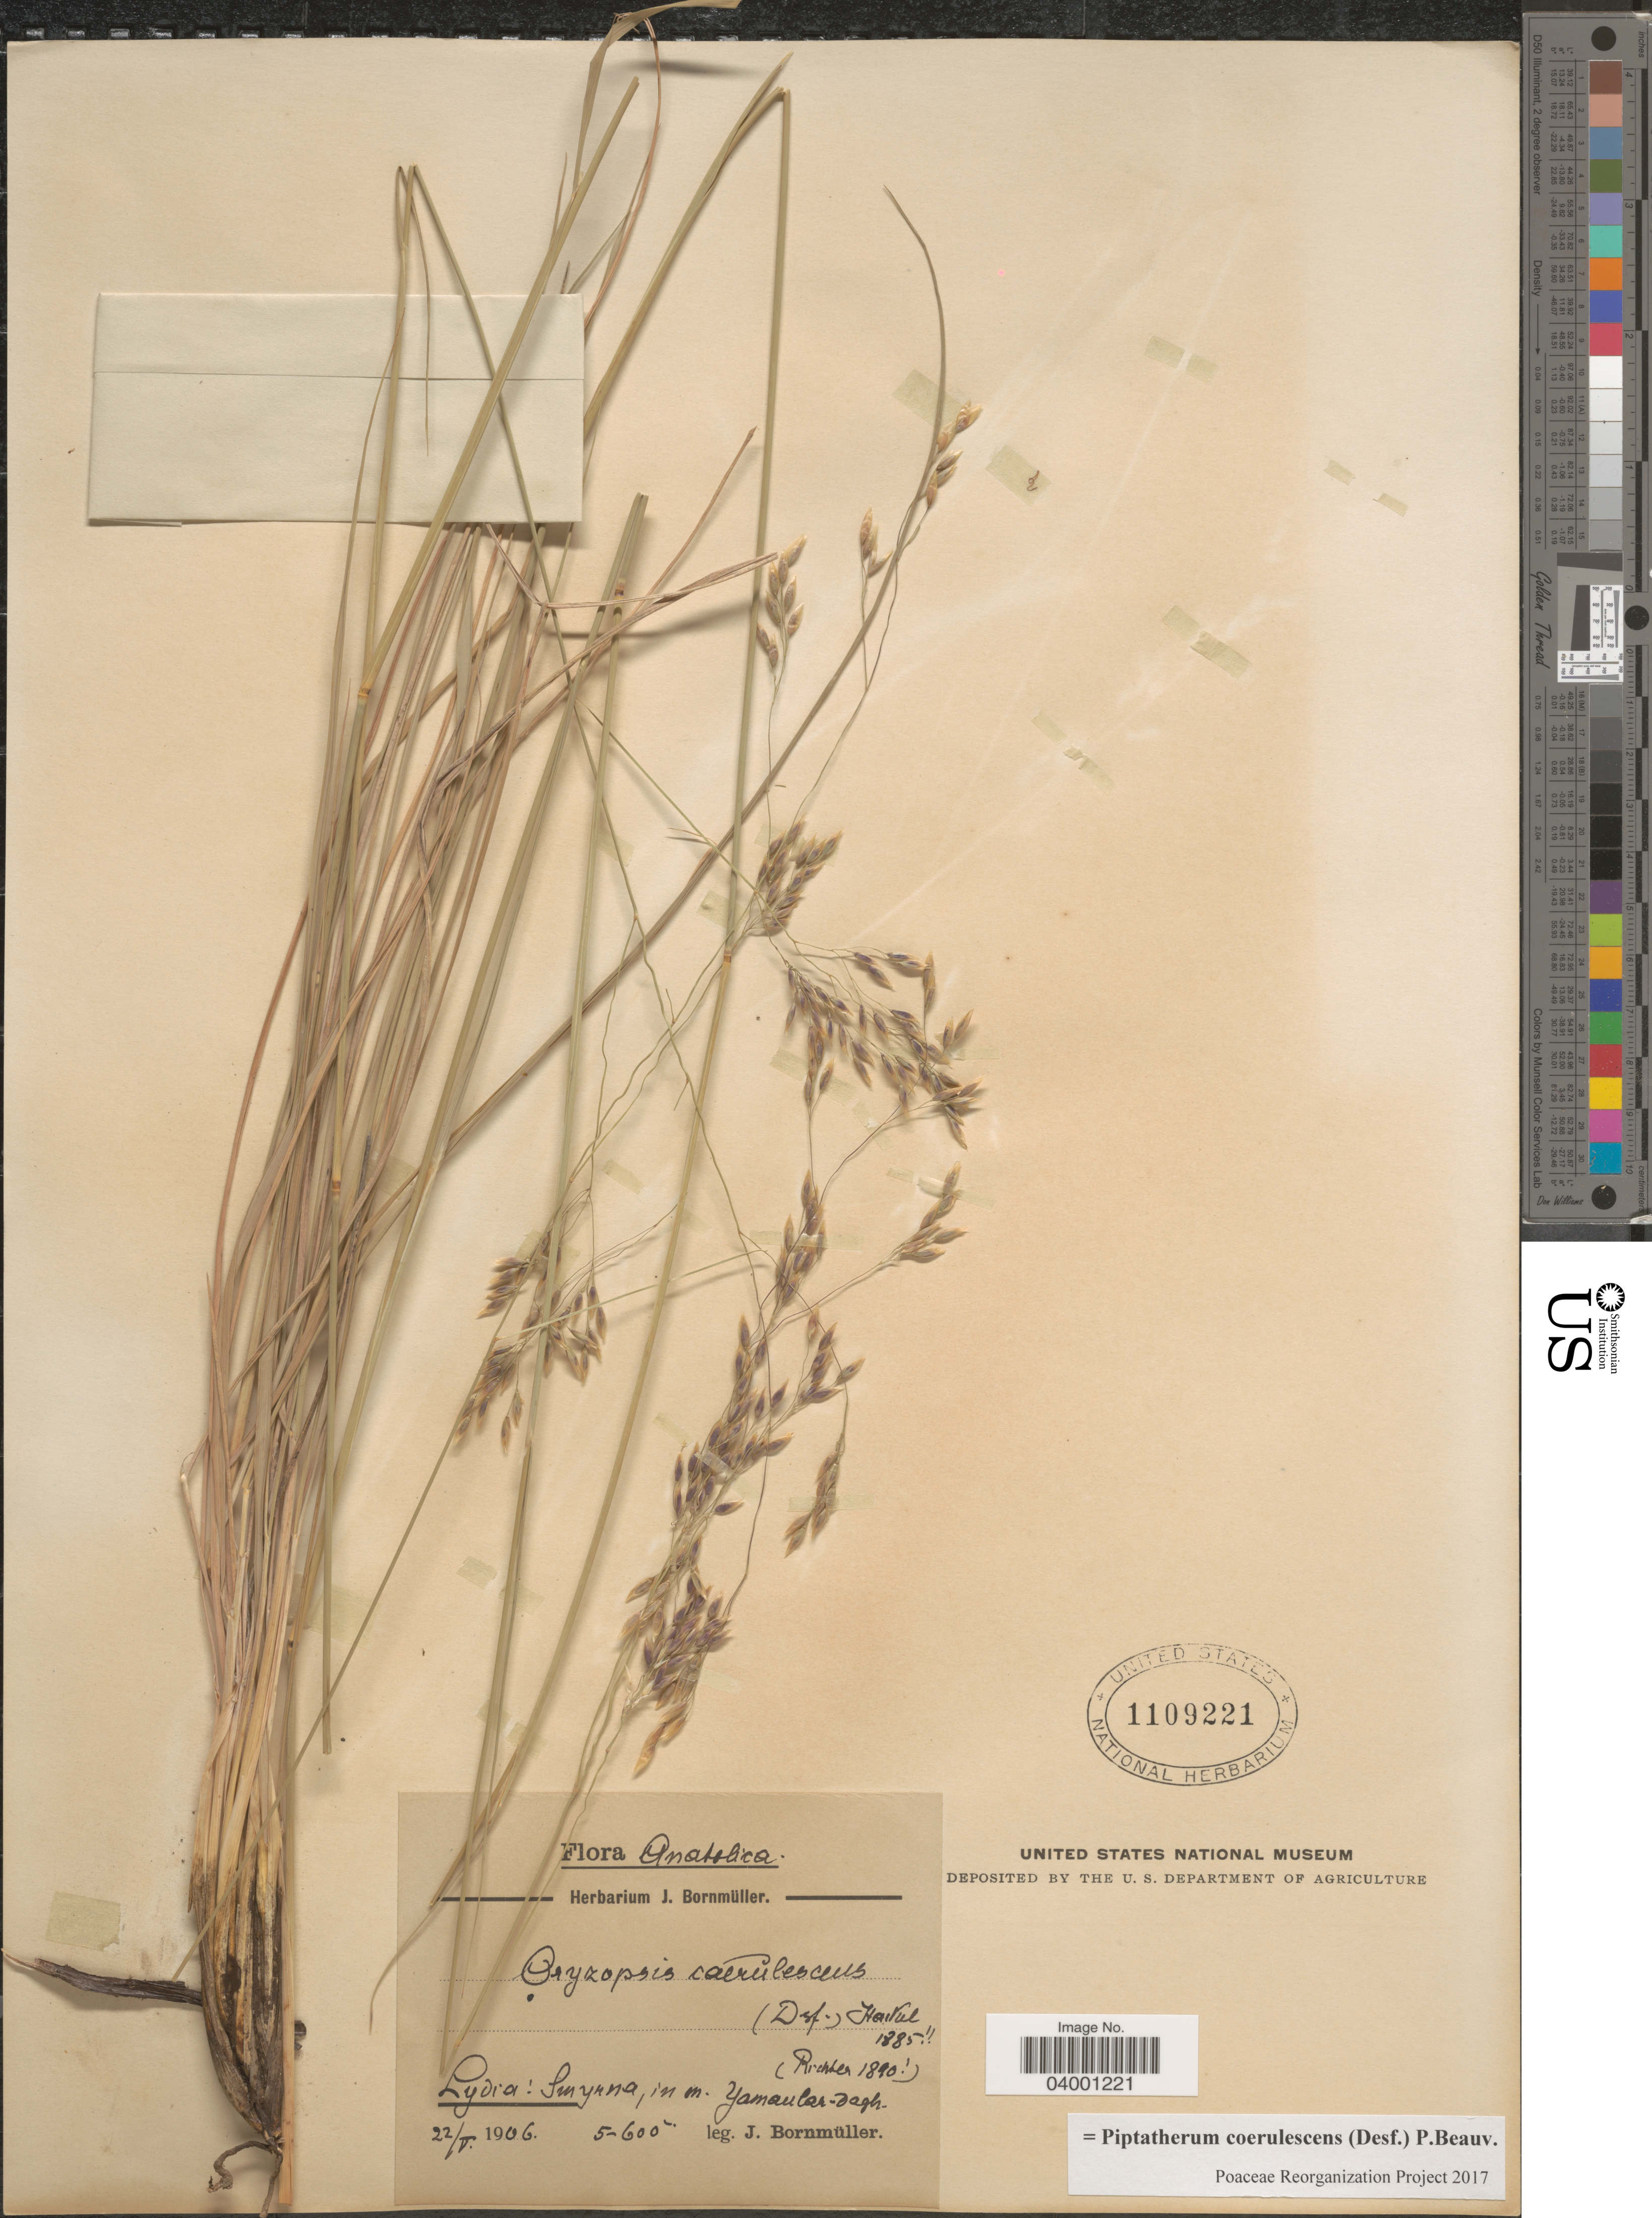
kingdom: Plantae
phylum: Tracheophyta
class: Liliopsida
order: Poales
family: Poaceae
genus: Piptatherum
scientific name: Piptatherum coerulescens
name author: (Desf.) P. Beauv.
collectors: J. Bornmüller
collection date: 1906-05-22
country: Turkey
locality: Anatolica. Lydia: Smyrna, in m. Yamanlar-dagh.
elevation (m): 152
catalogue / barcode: US 1109221